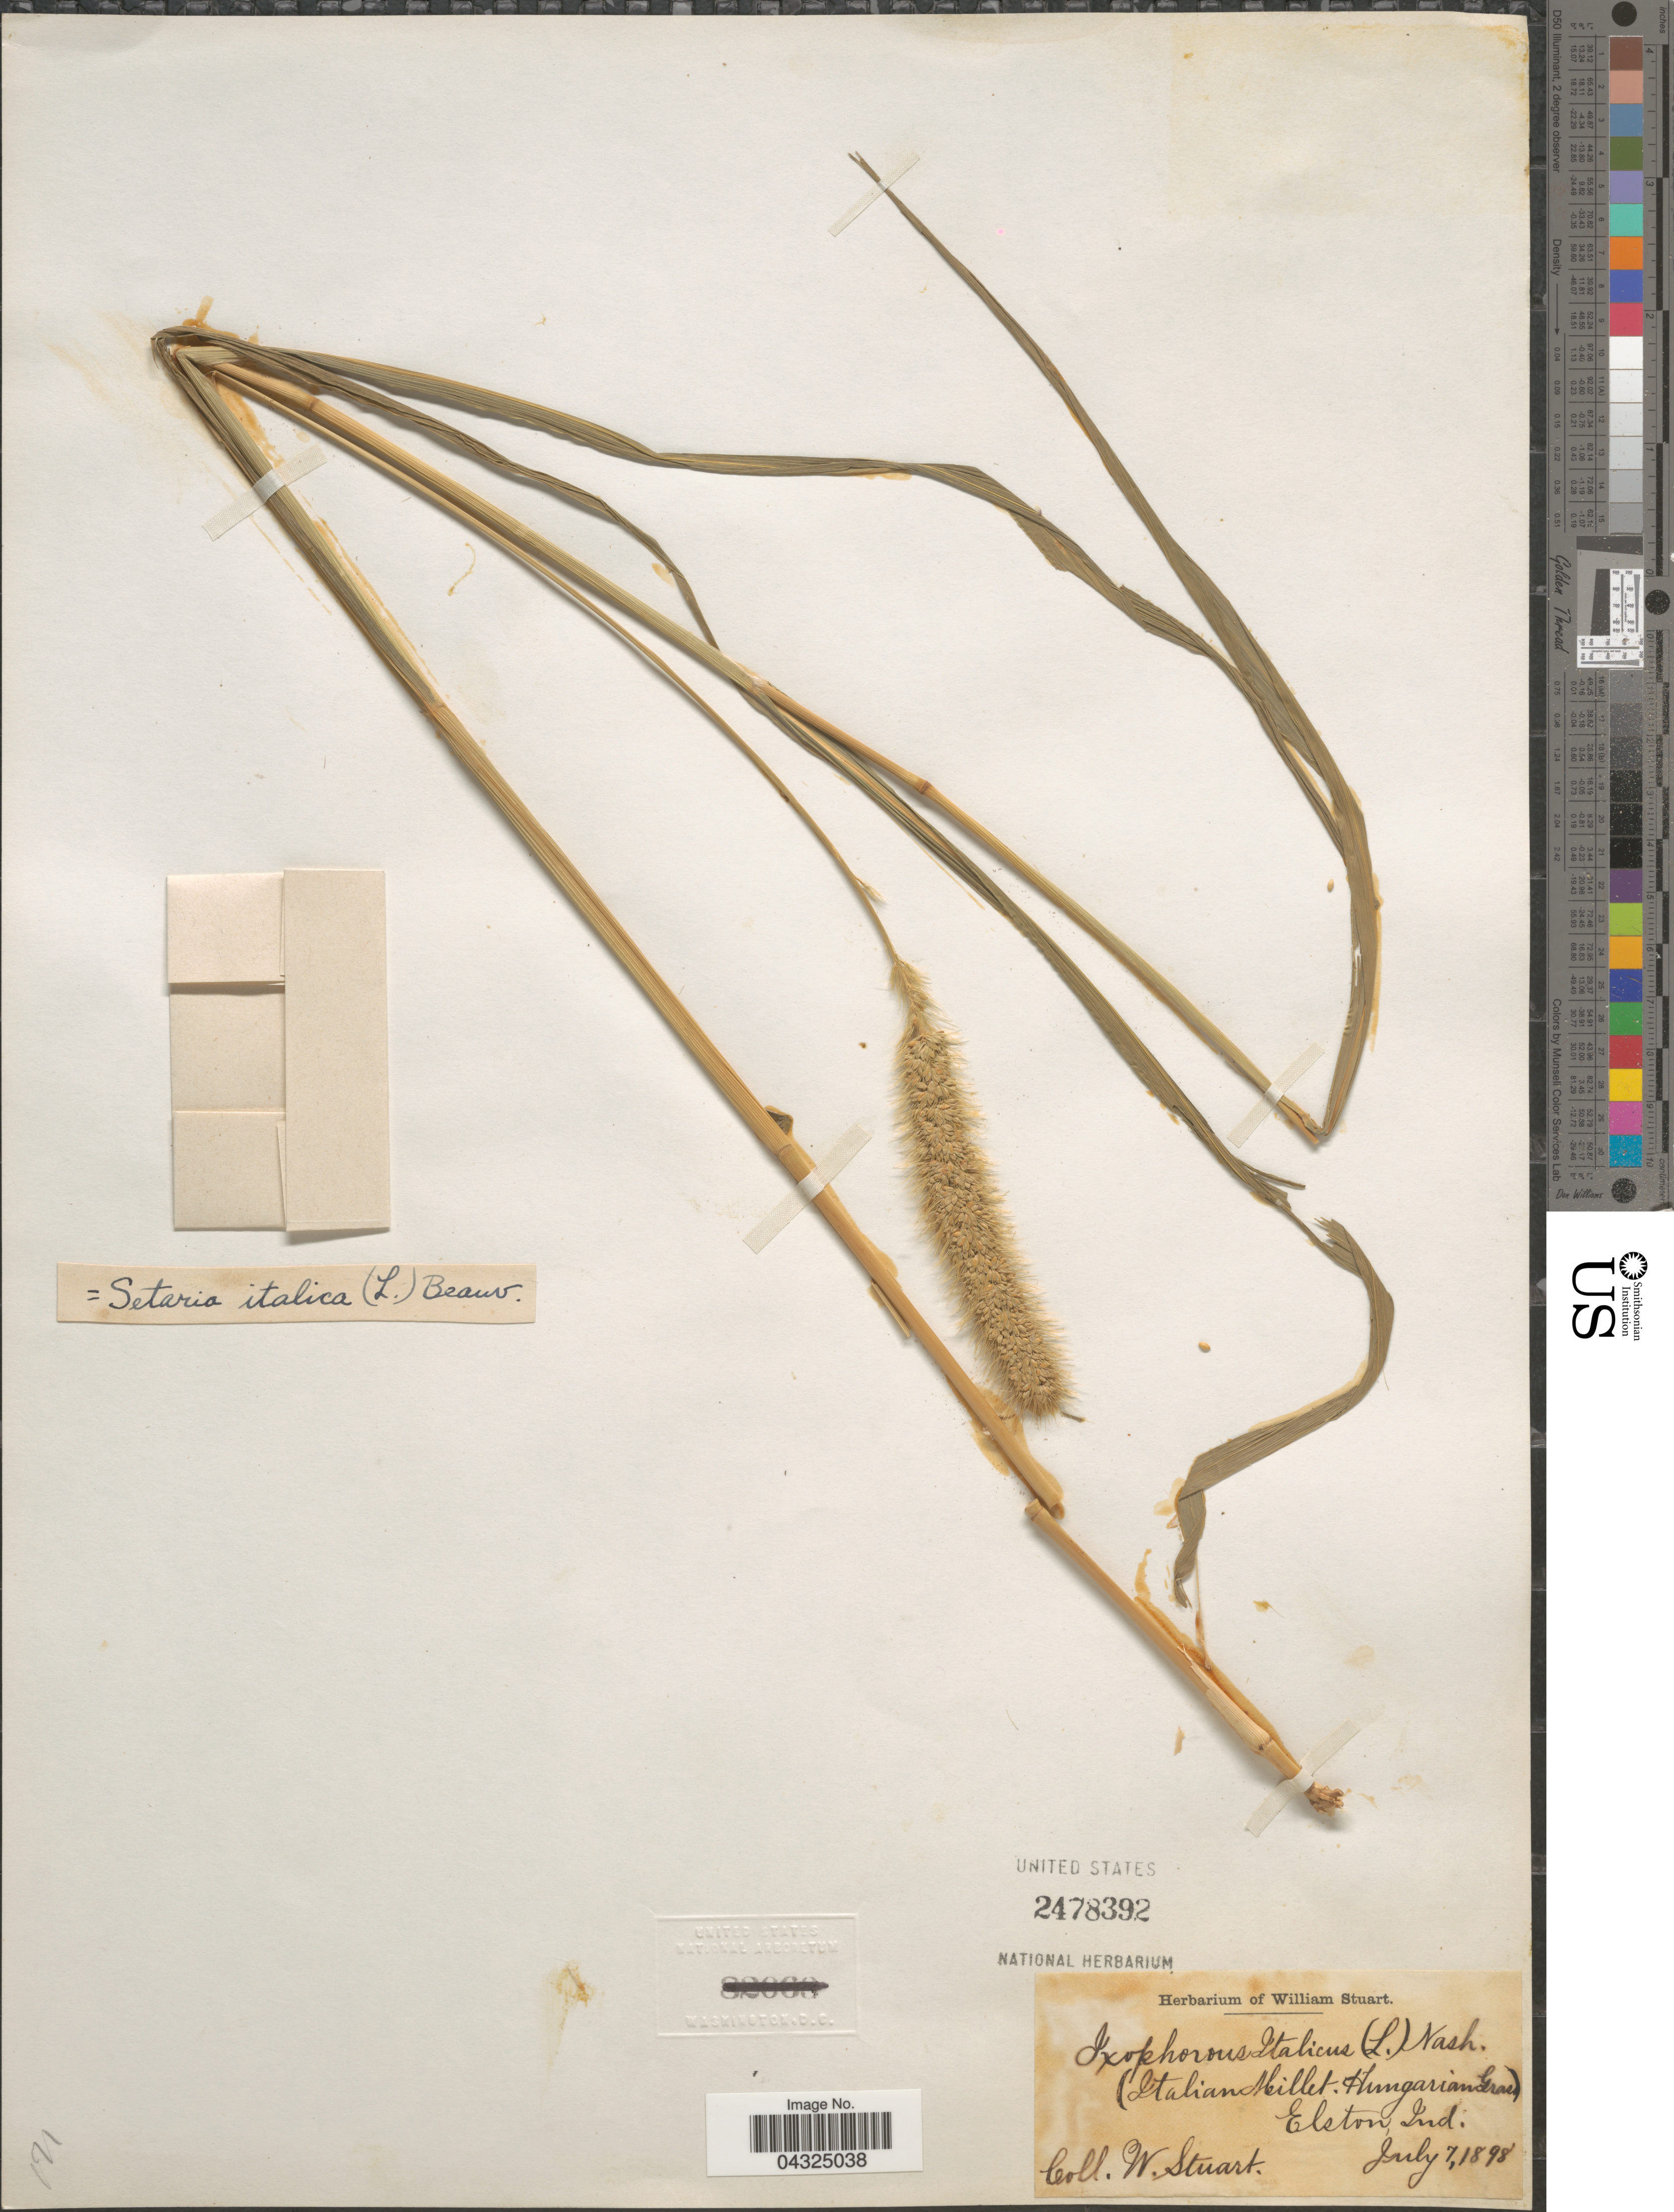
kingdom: Plantae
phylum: Tracheophyta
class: Liliopsida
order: Poales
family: Poaceae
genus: Setaria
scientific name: Setaria italica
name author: (L.) P. Beauv.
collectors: W. Stuart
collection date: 1898-07-07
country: United States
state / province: Indiana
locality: Elston.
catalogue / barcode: US 2478392